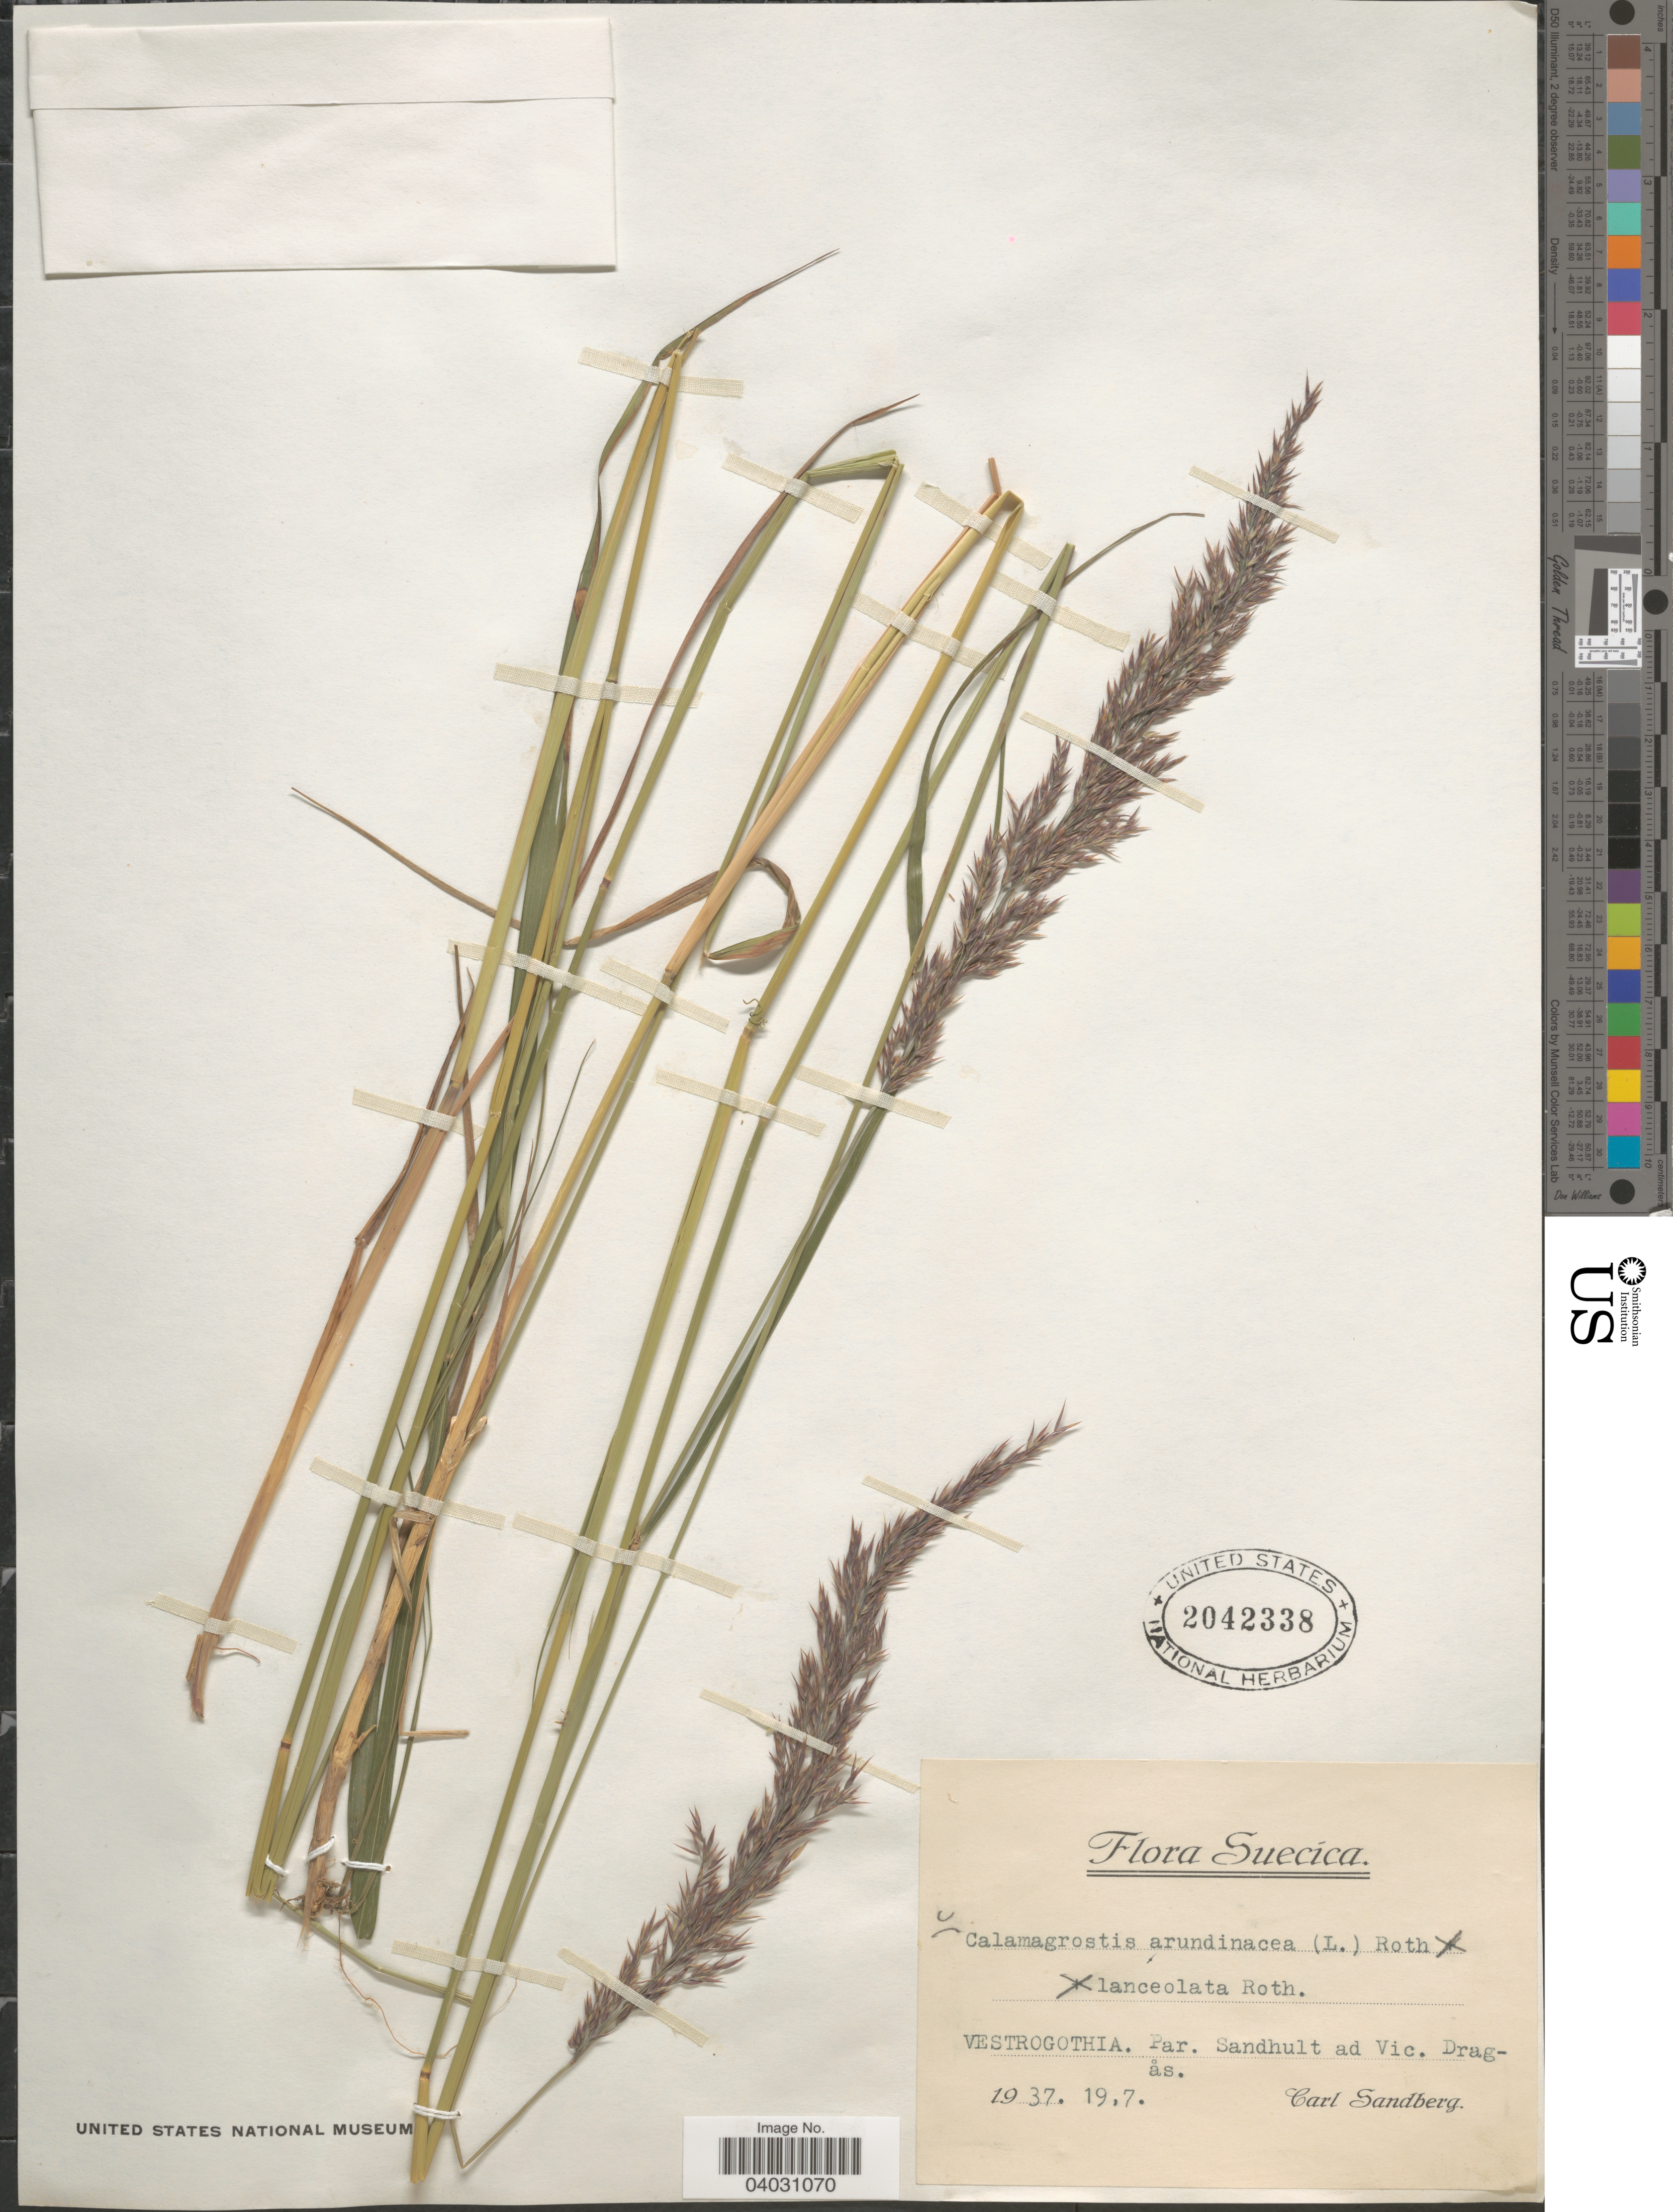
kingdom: Plantae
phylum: Tracheophyta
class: Liliopsida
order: Poales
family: Poaceae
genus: Calamagrostis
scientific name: Calamagrostis arundinacea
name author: (L.) Roth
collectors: C. Sandberg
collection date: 1937-07-19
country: Sweden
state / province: Västra Götaland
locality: Suecica. Vestrogothia. Par. Sandhult ad Vic. Dragås.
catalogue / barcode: US 2042338